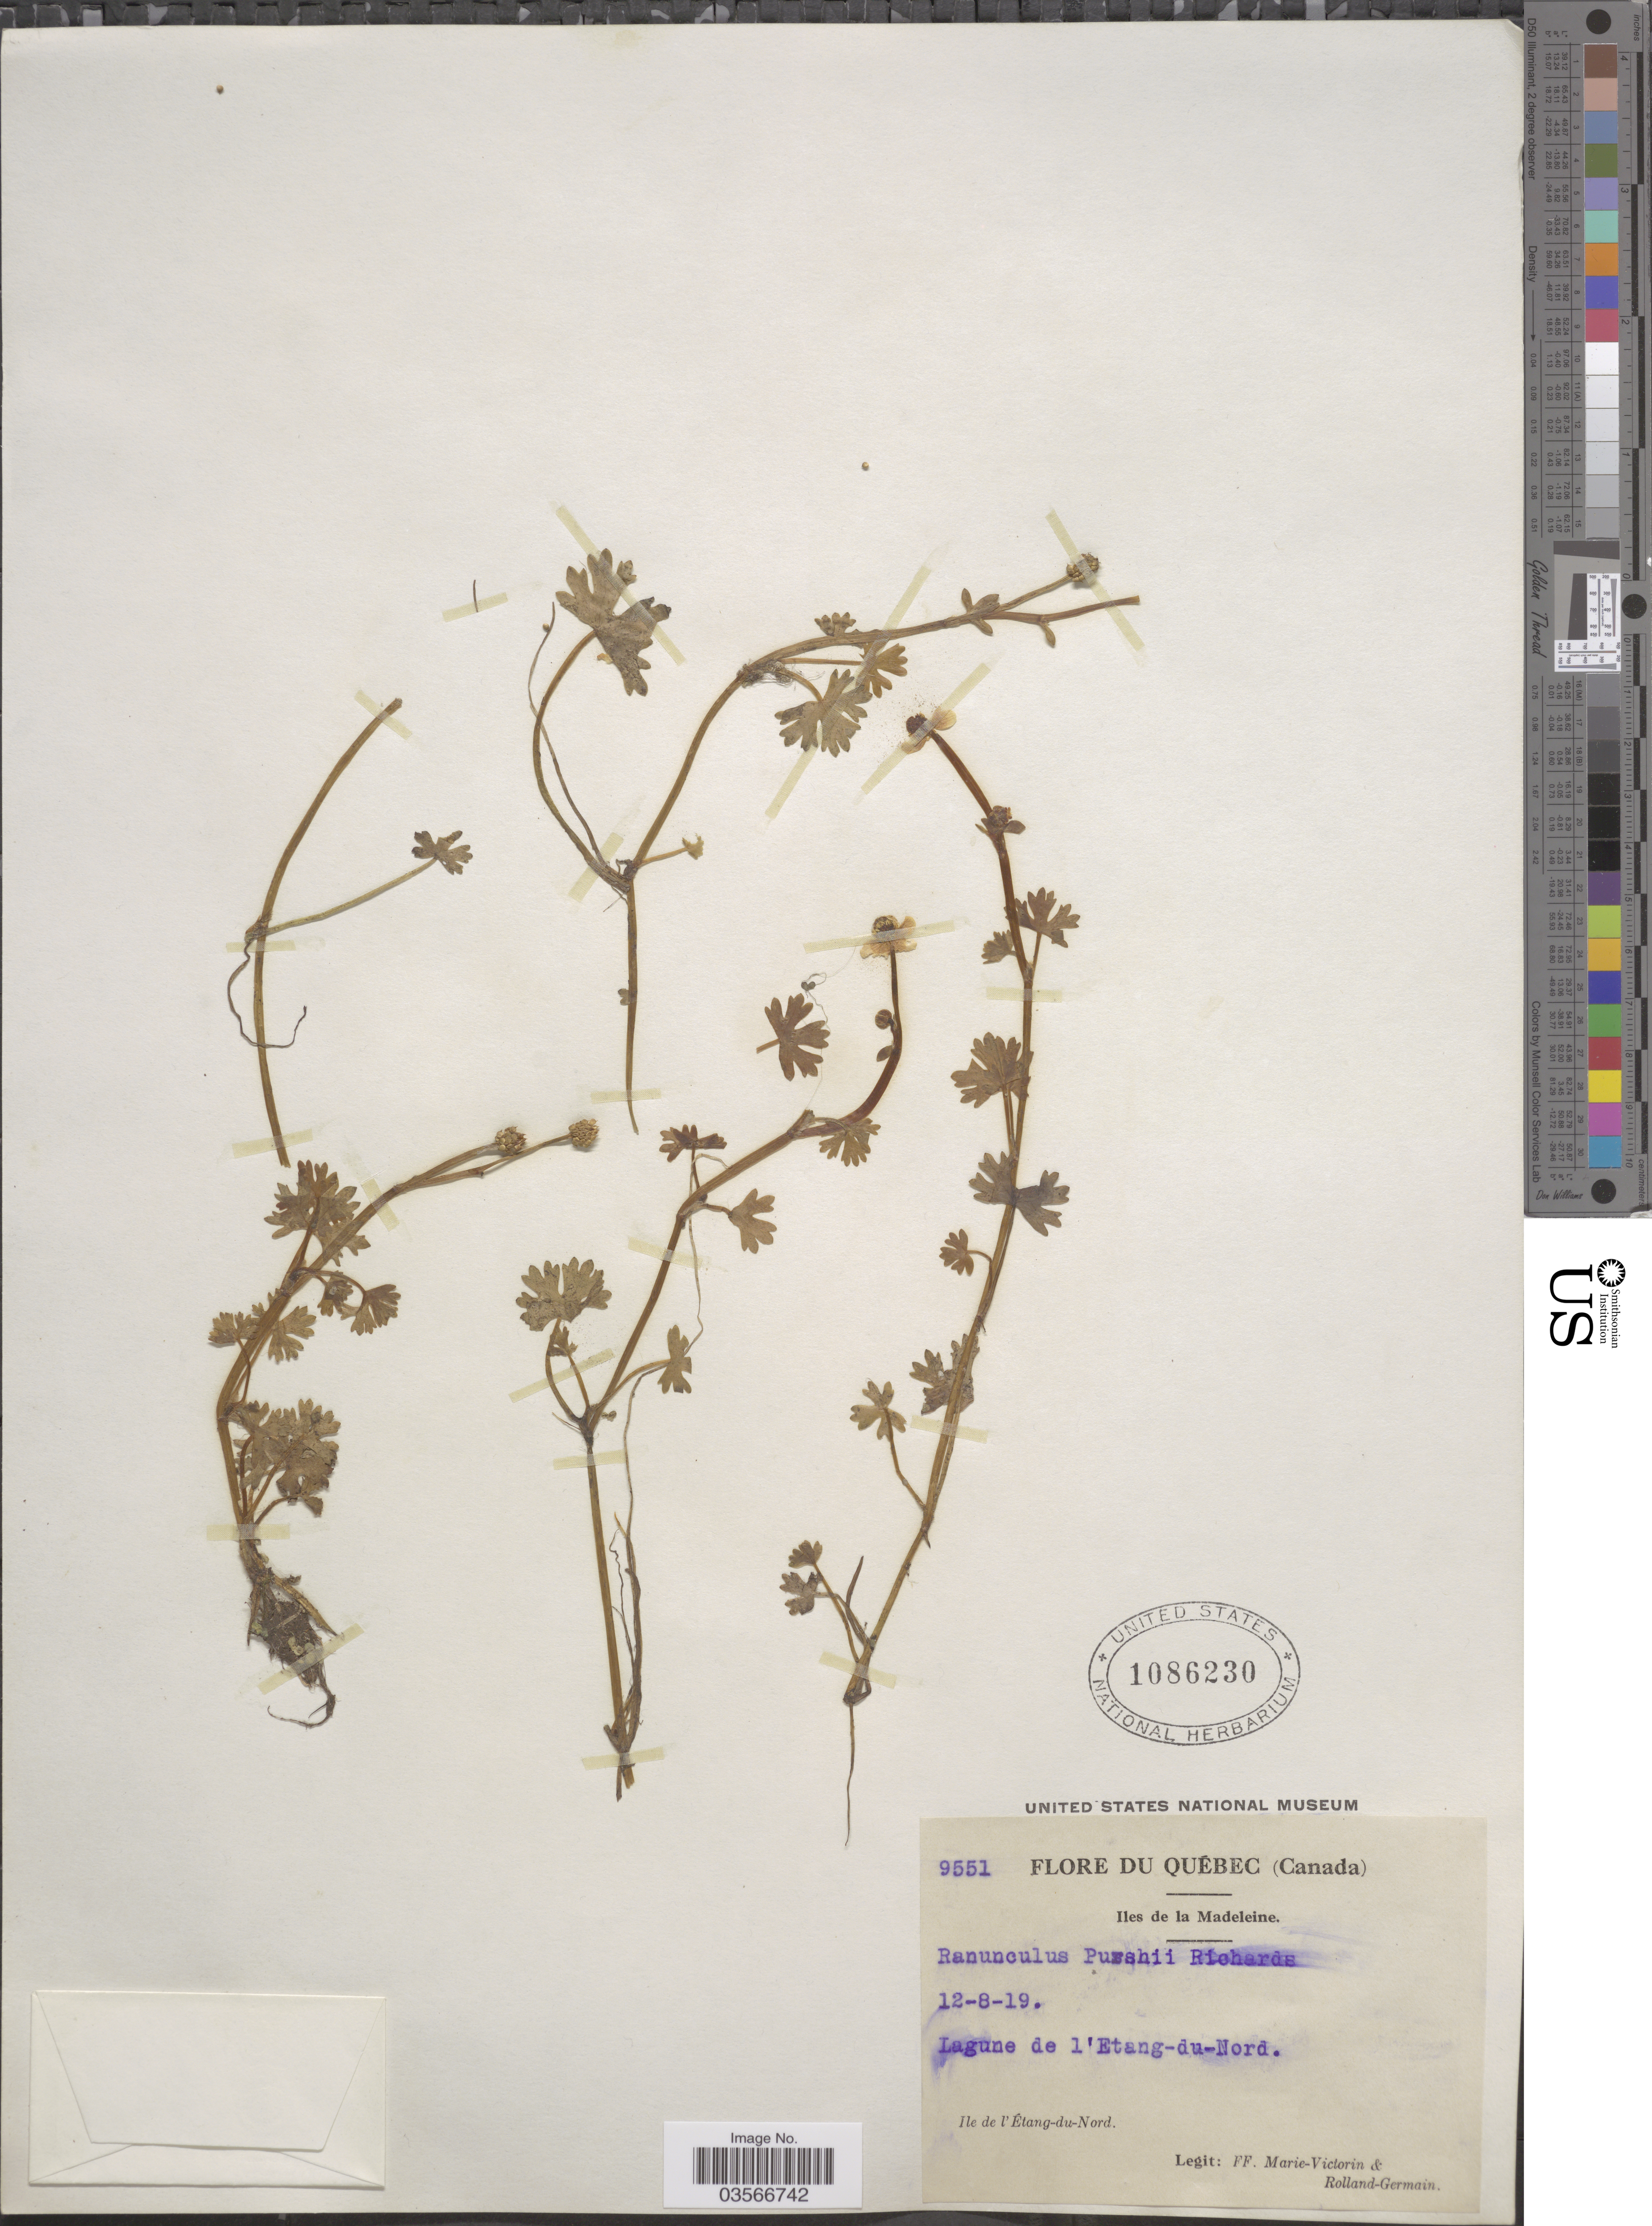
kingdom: Plantae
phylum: Tracheophyta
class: Magnoliopsida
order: Ranunculales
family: Ranunculaceae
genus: Ranunculus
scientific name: Ranunculus gmelinii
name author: DC.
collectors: F. Marie-Victorin & Rolland-Germain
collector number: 9551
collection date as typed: Transcribed d/m/y: 12/8/19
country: Canada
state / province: Quebec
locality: Iles de la Madeleine. Lagune de l'Etang-du-Nord. Ile de l'Étang-du-Nord.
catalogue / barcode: US 1086230